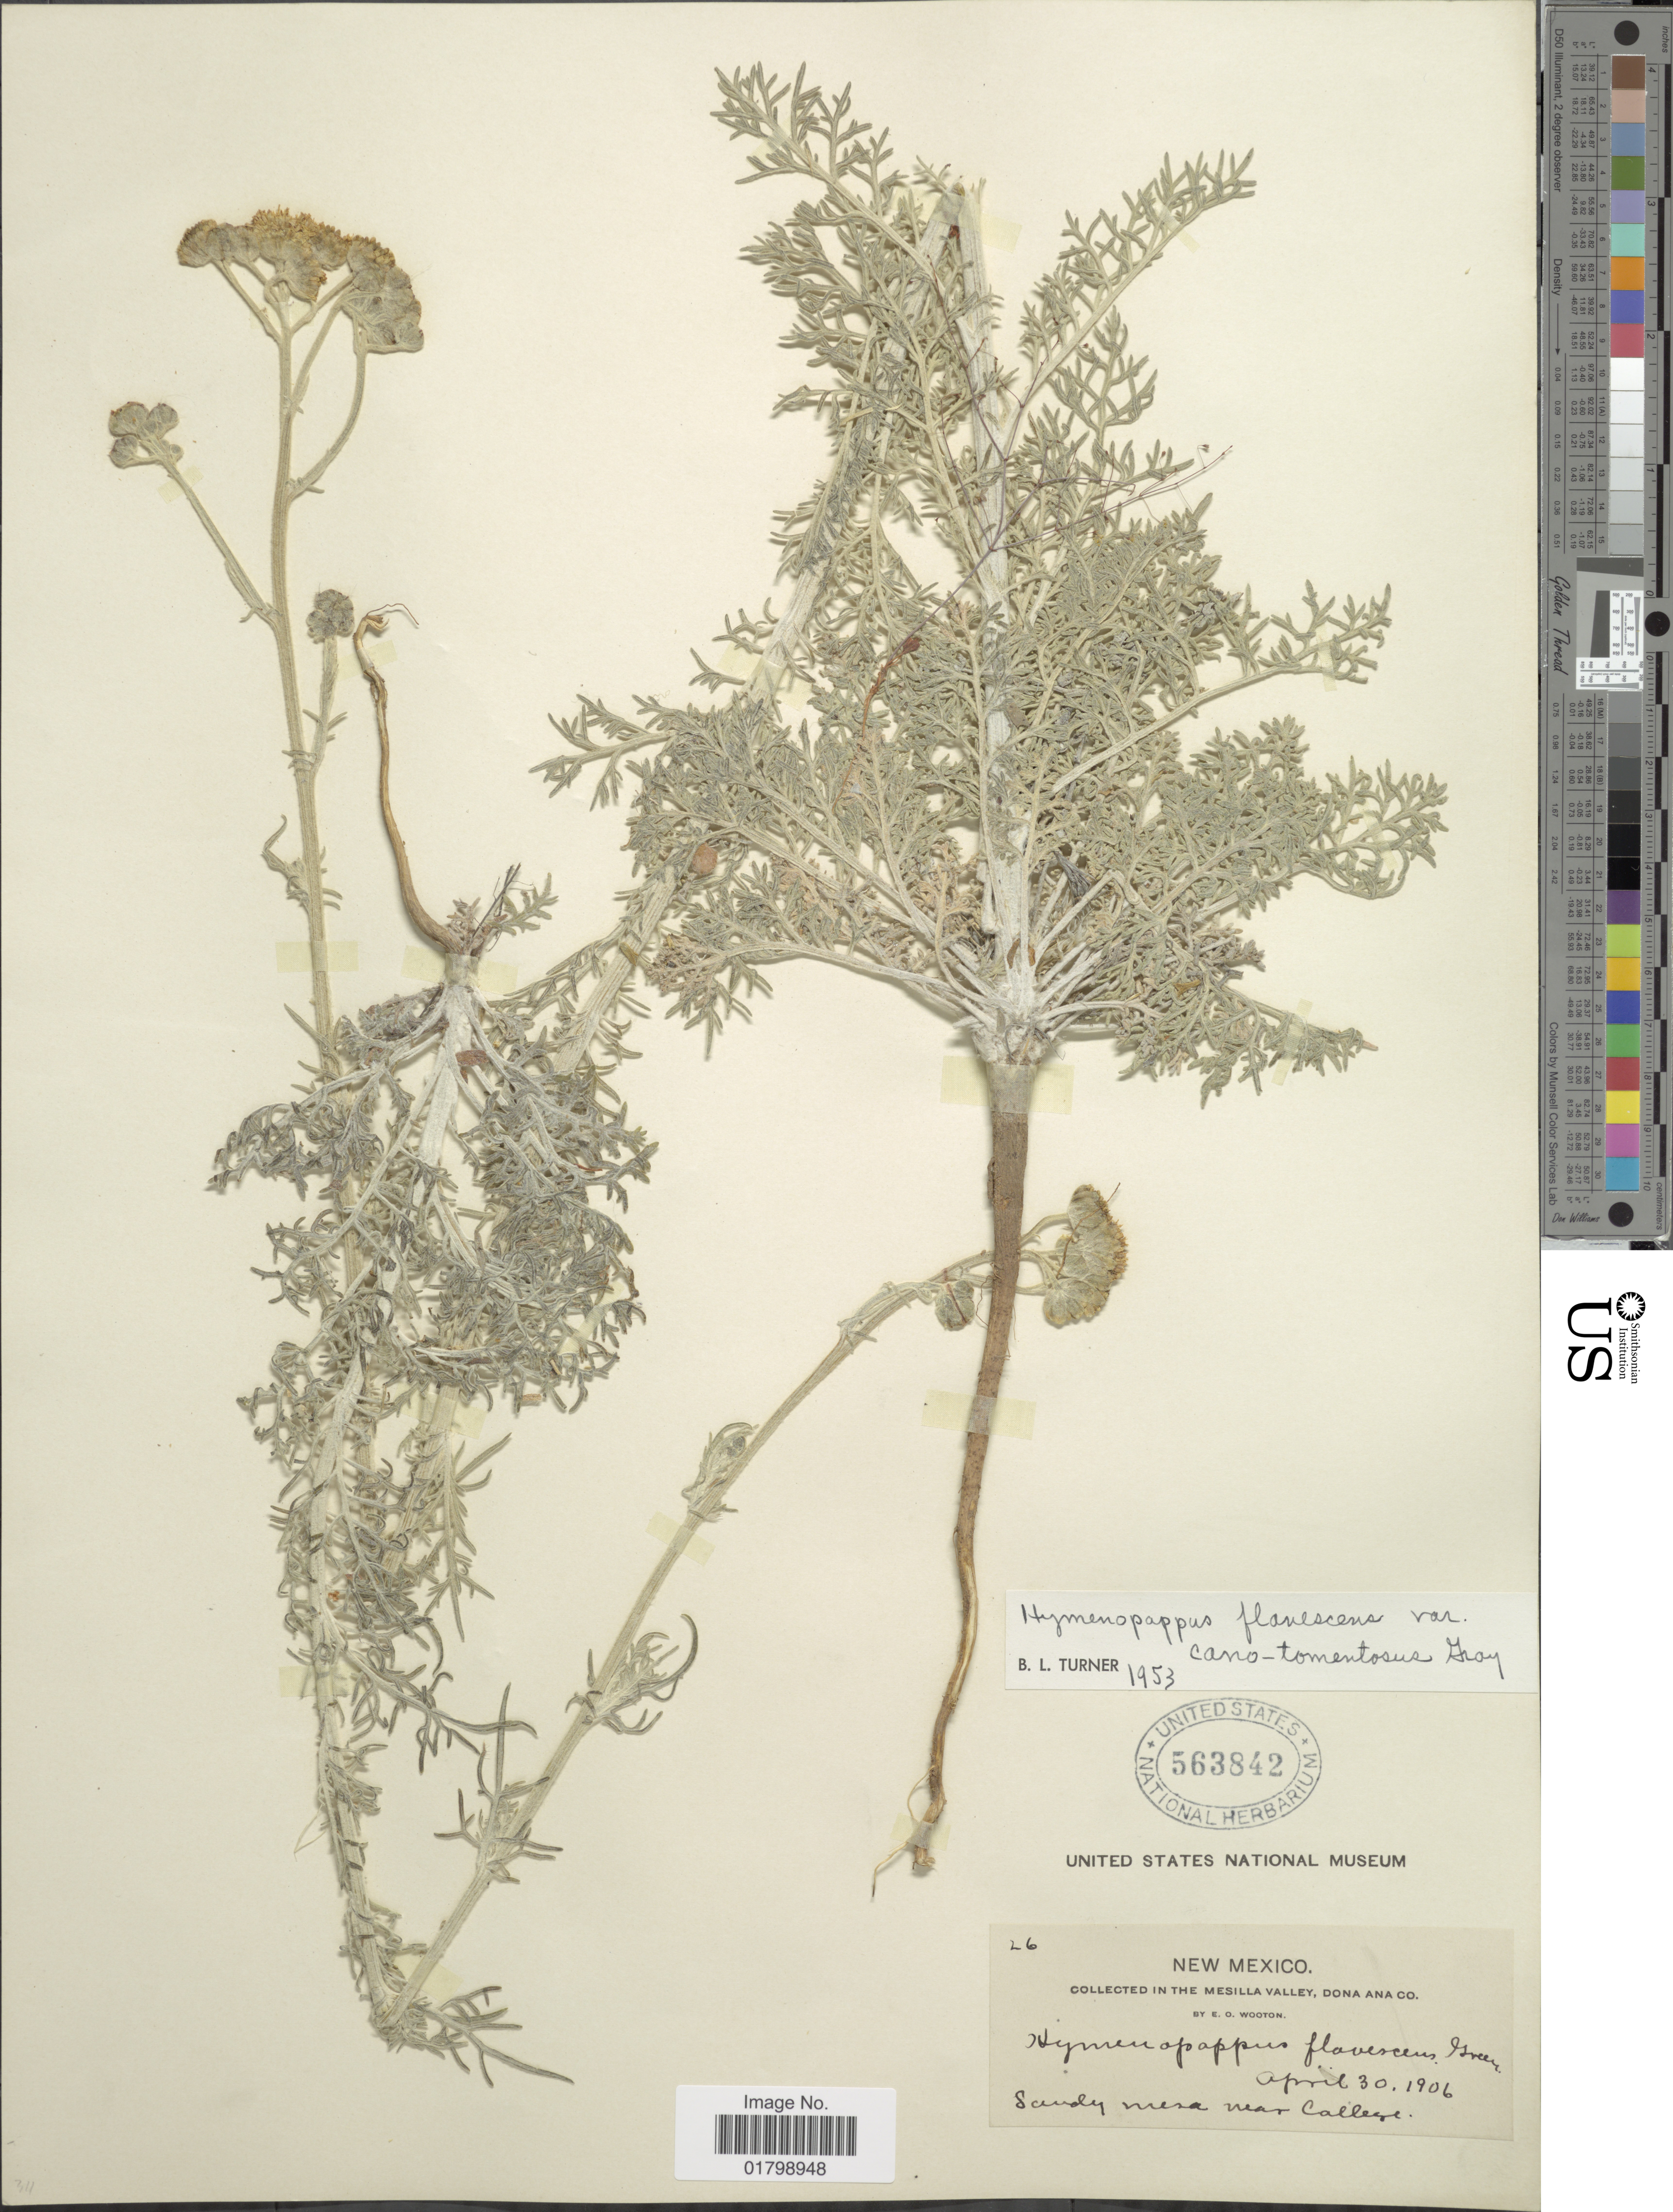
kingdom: Plantae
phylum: Tracheophyta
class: Magnoliopsida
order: Asterales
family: Asteraceae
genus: Hymenopappus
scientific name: Hymenopappus flavescens var. canotomentosus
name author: A. Gray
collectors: E. O. Wooton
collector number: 26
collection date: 1906-04-30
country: United States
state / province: New Mexico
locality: Mesilla Valley, Dona Ana Co., Sandy mesa near College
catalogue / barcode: US 563842